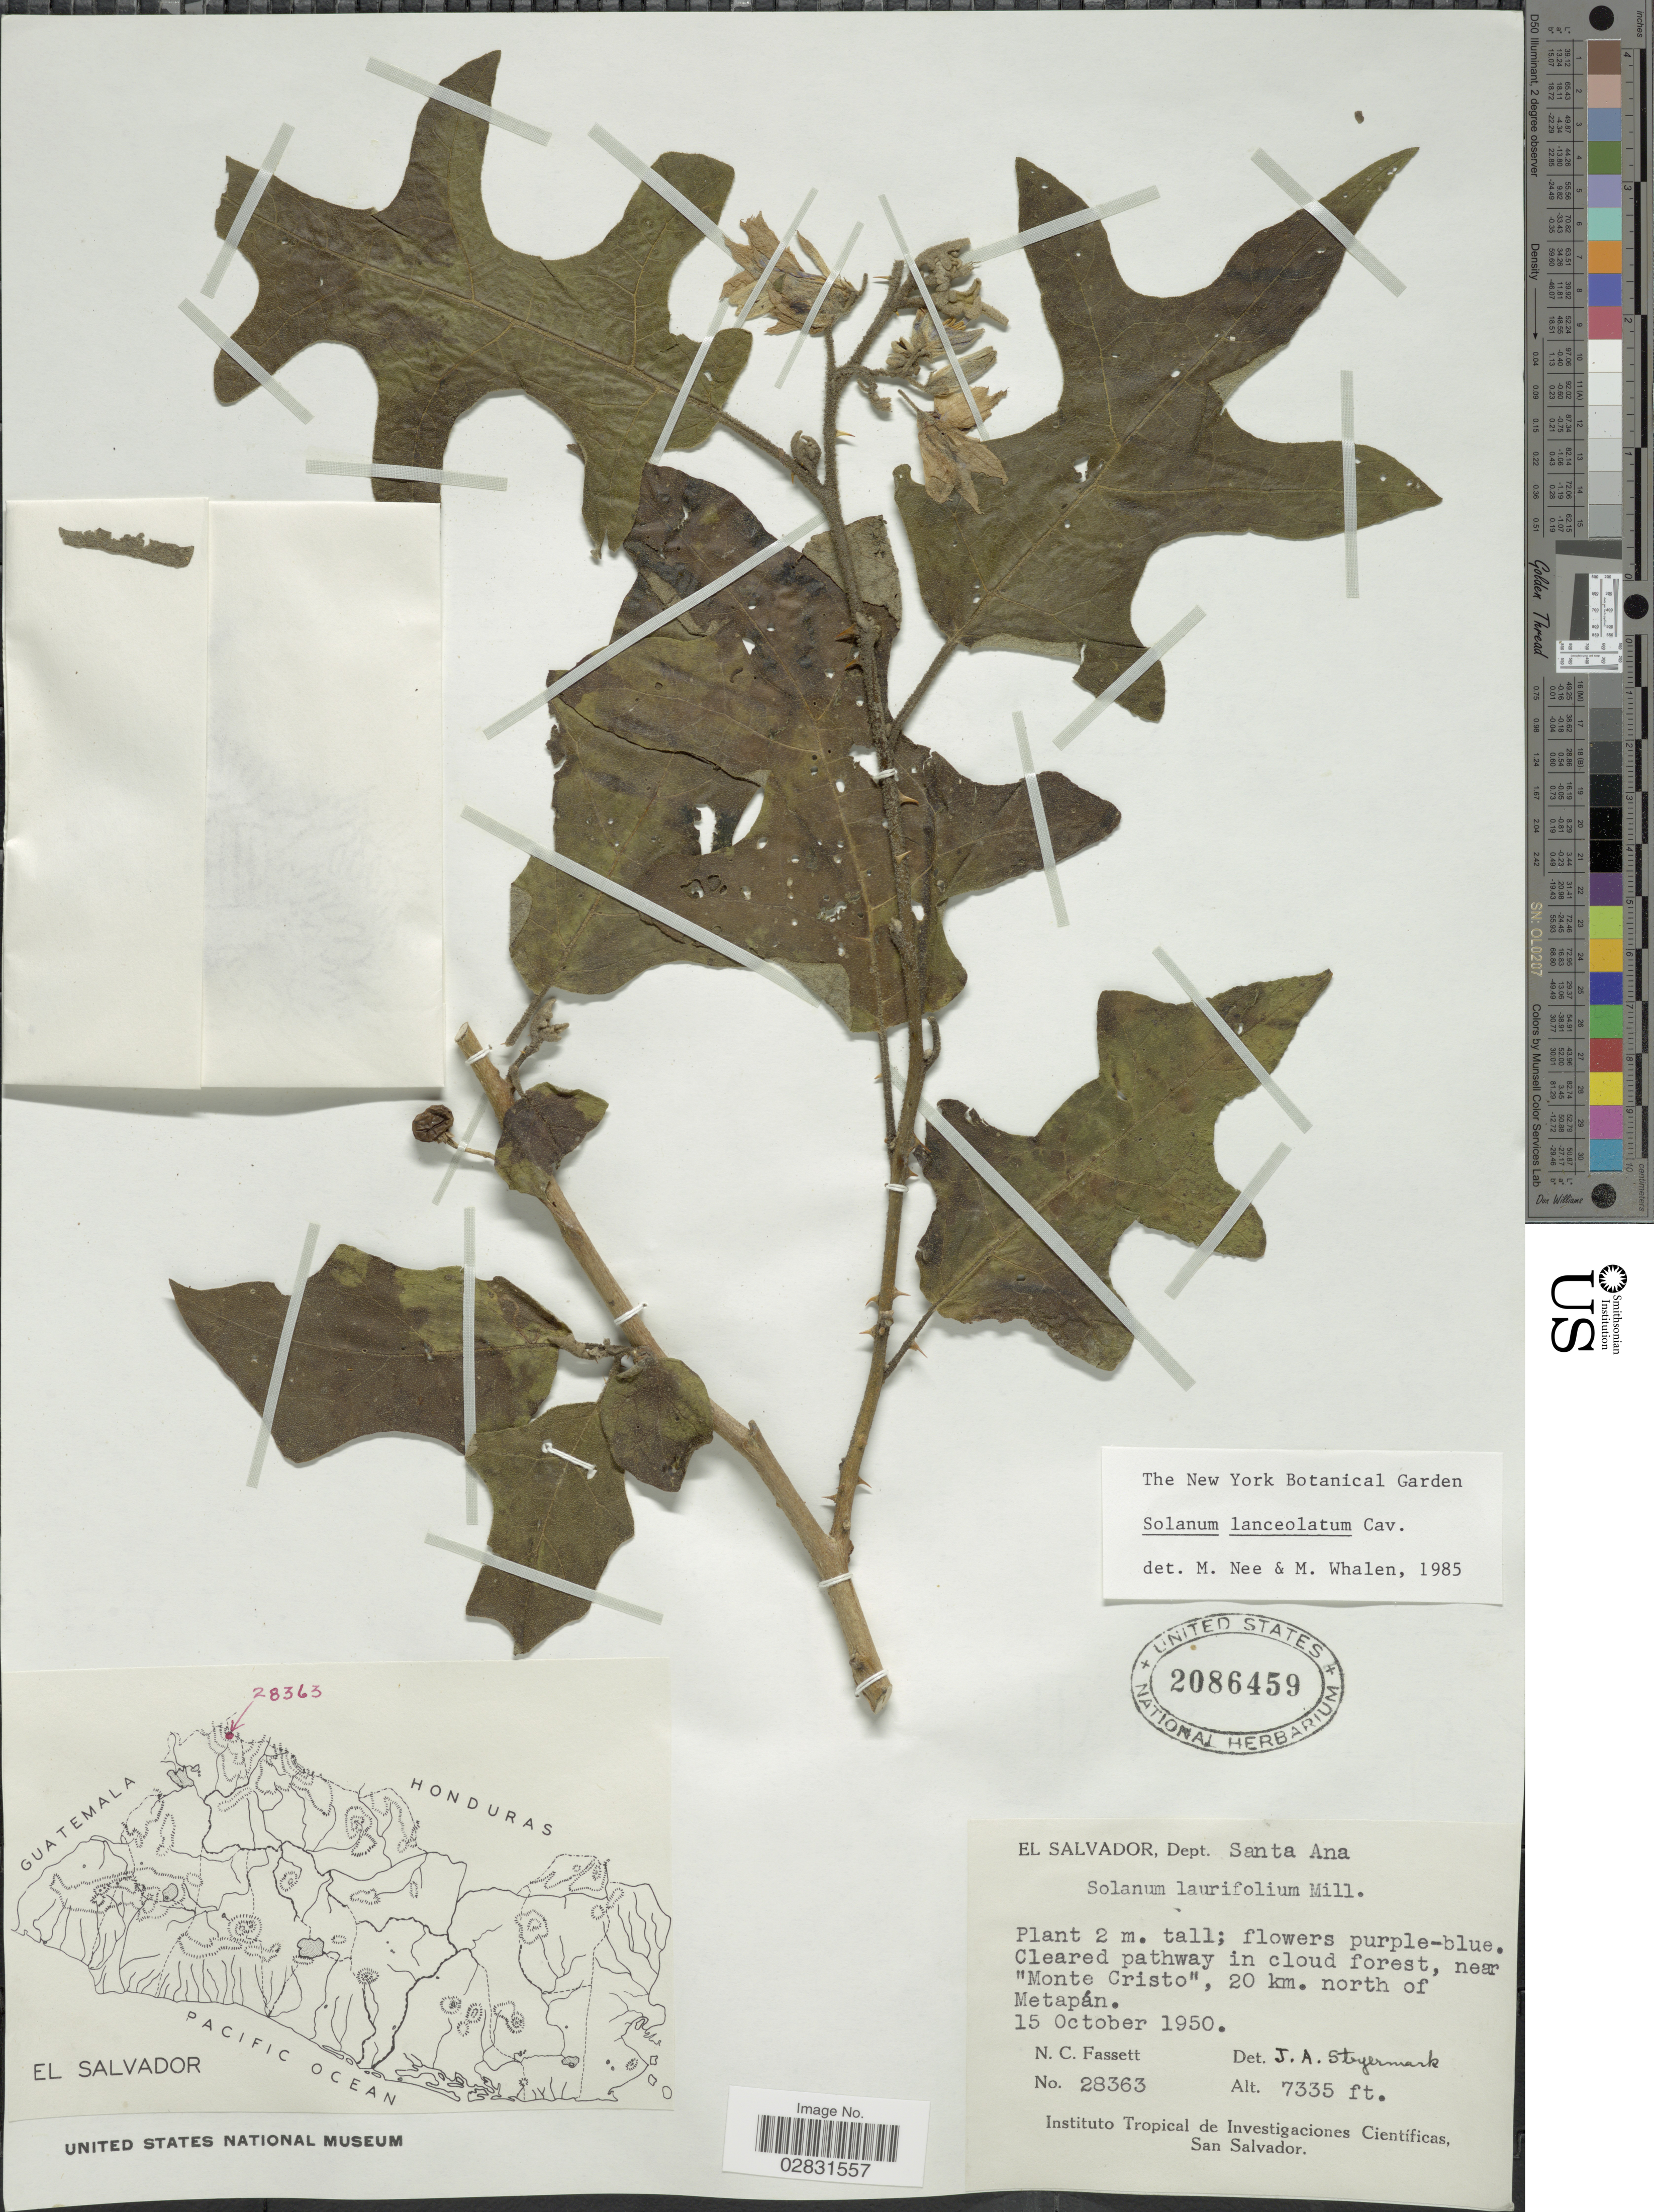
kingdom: Plantae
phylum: Tracheophyta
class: Magnoliopsida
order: Solanales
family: Solanaceae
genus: Solanum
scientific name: Solanum lanceolatum Berthault, nom. illeg.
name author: Berthault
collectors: N. C. Fassett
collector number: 28363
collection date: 1950-10-15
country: El Salvador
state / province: Santa Ana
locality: Dept. Santa Ana. Near "Monte Cristo", 20 km. north of Metapán.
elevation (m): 2242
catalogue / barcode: US 2086459